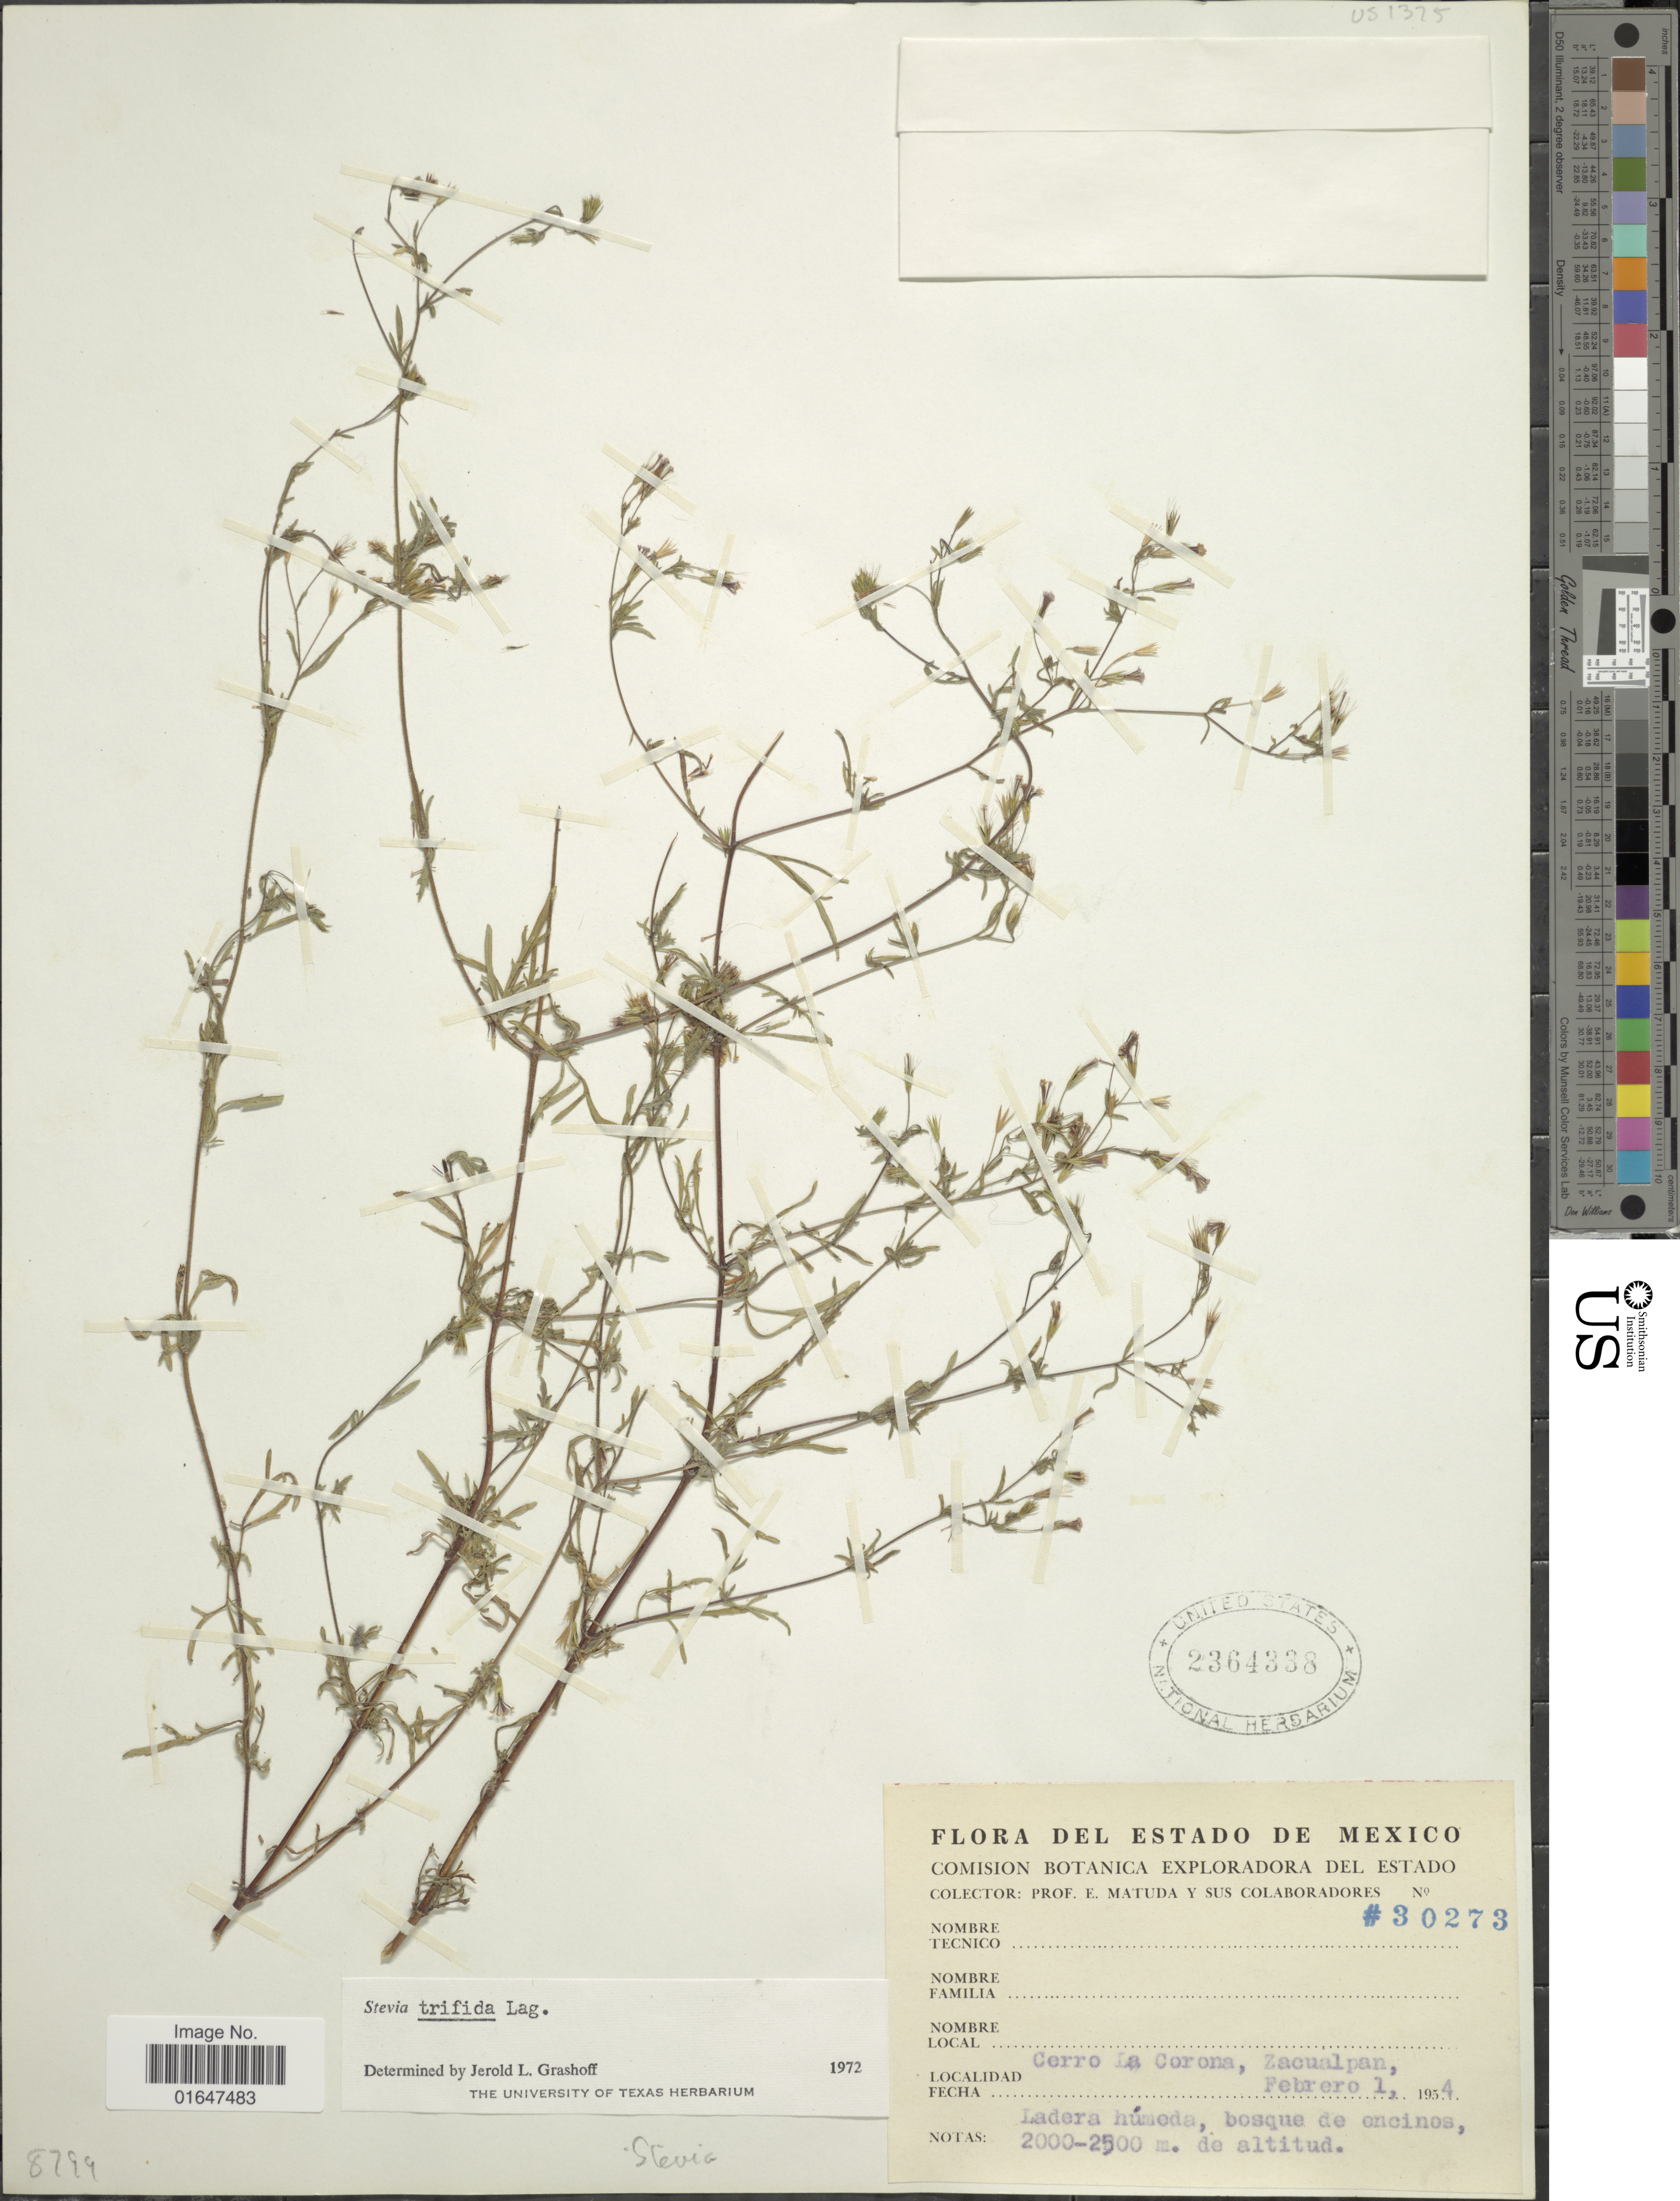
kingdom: Plantae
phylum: Tracheophyta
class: Magnoliopsida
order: Asterales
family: Asteraceae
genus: Stevia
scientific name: Stevia trifida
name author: Lag.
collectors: E. Matuda & et al.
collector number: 30273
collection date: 1954-02-01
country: Mexico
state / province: México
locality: Cerro La Corona, Zacualpan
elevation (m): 2000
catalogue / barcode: US 2364338